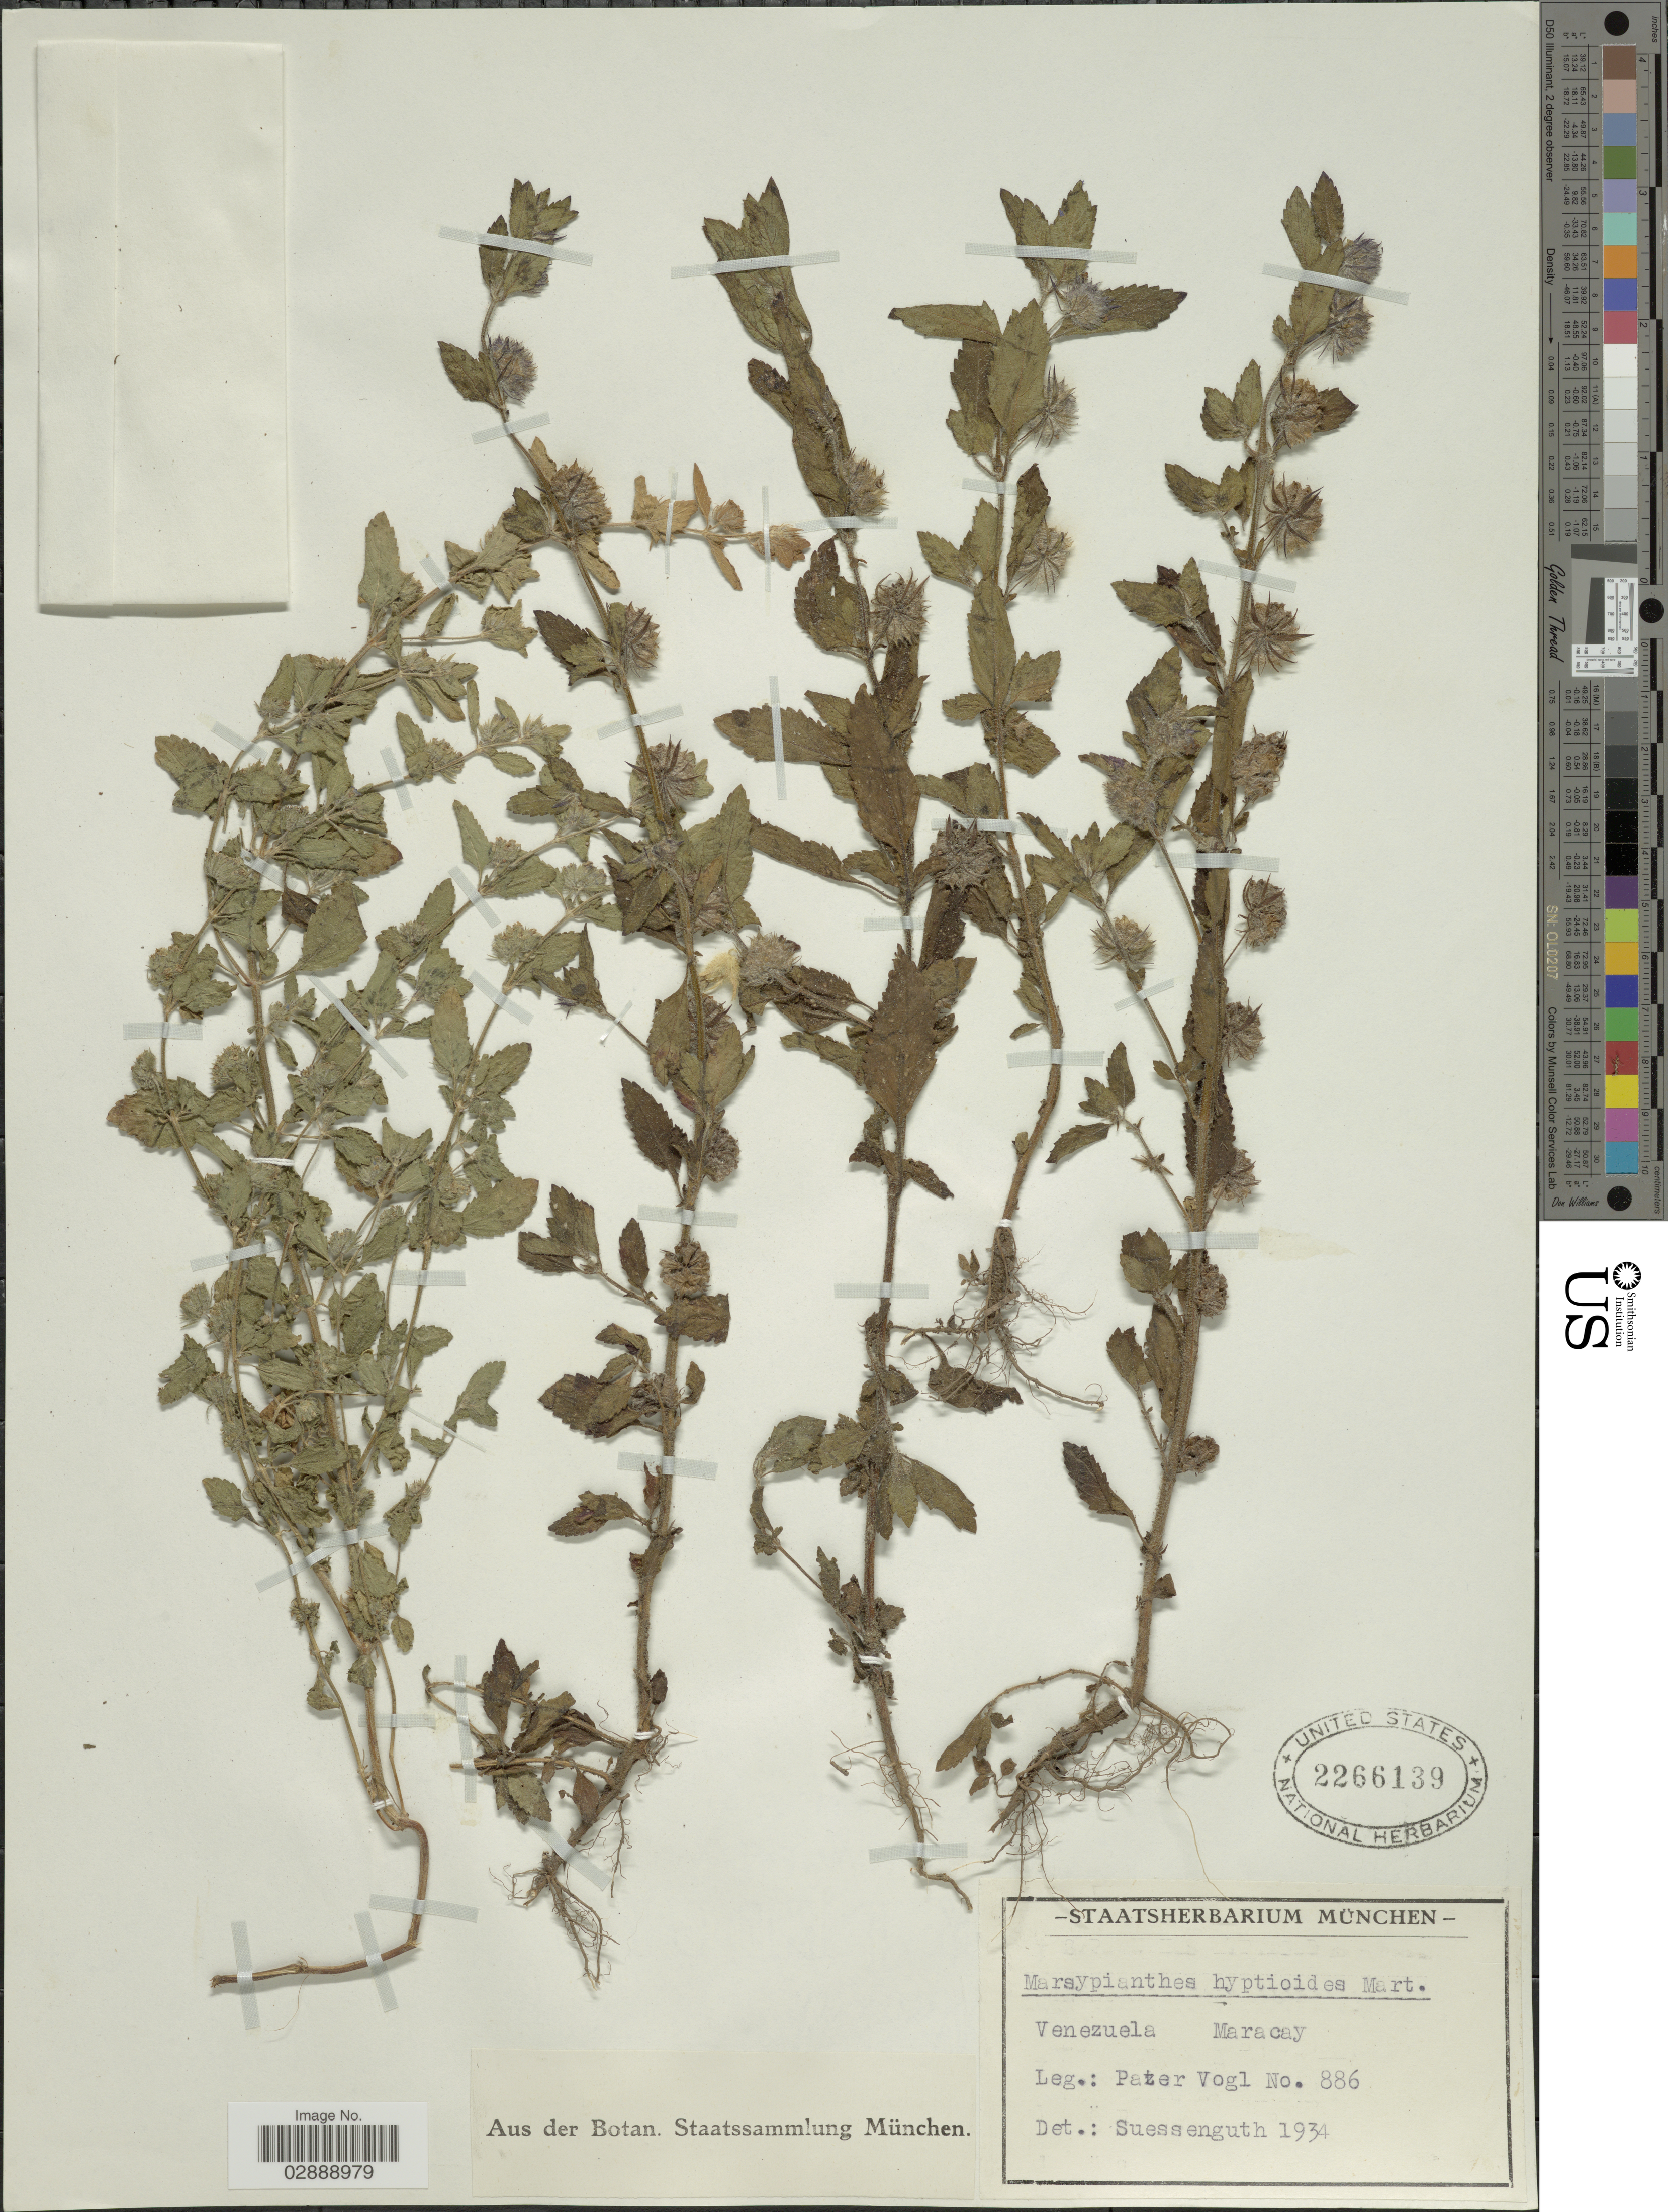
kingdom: Plantae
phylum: Tracheophyta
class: Magnoliopsida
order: Lamiales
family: Lamiaceae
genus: Marsypianthes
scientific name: Marsypianthes chamaedrys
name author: (Vahl) Kuntze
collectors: P. Vogl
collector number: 886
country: Venezuela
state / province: Aragua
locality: Maracay.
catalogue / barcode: US 2266139